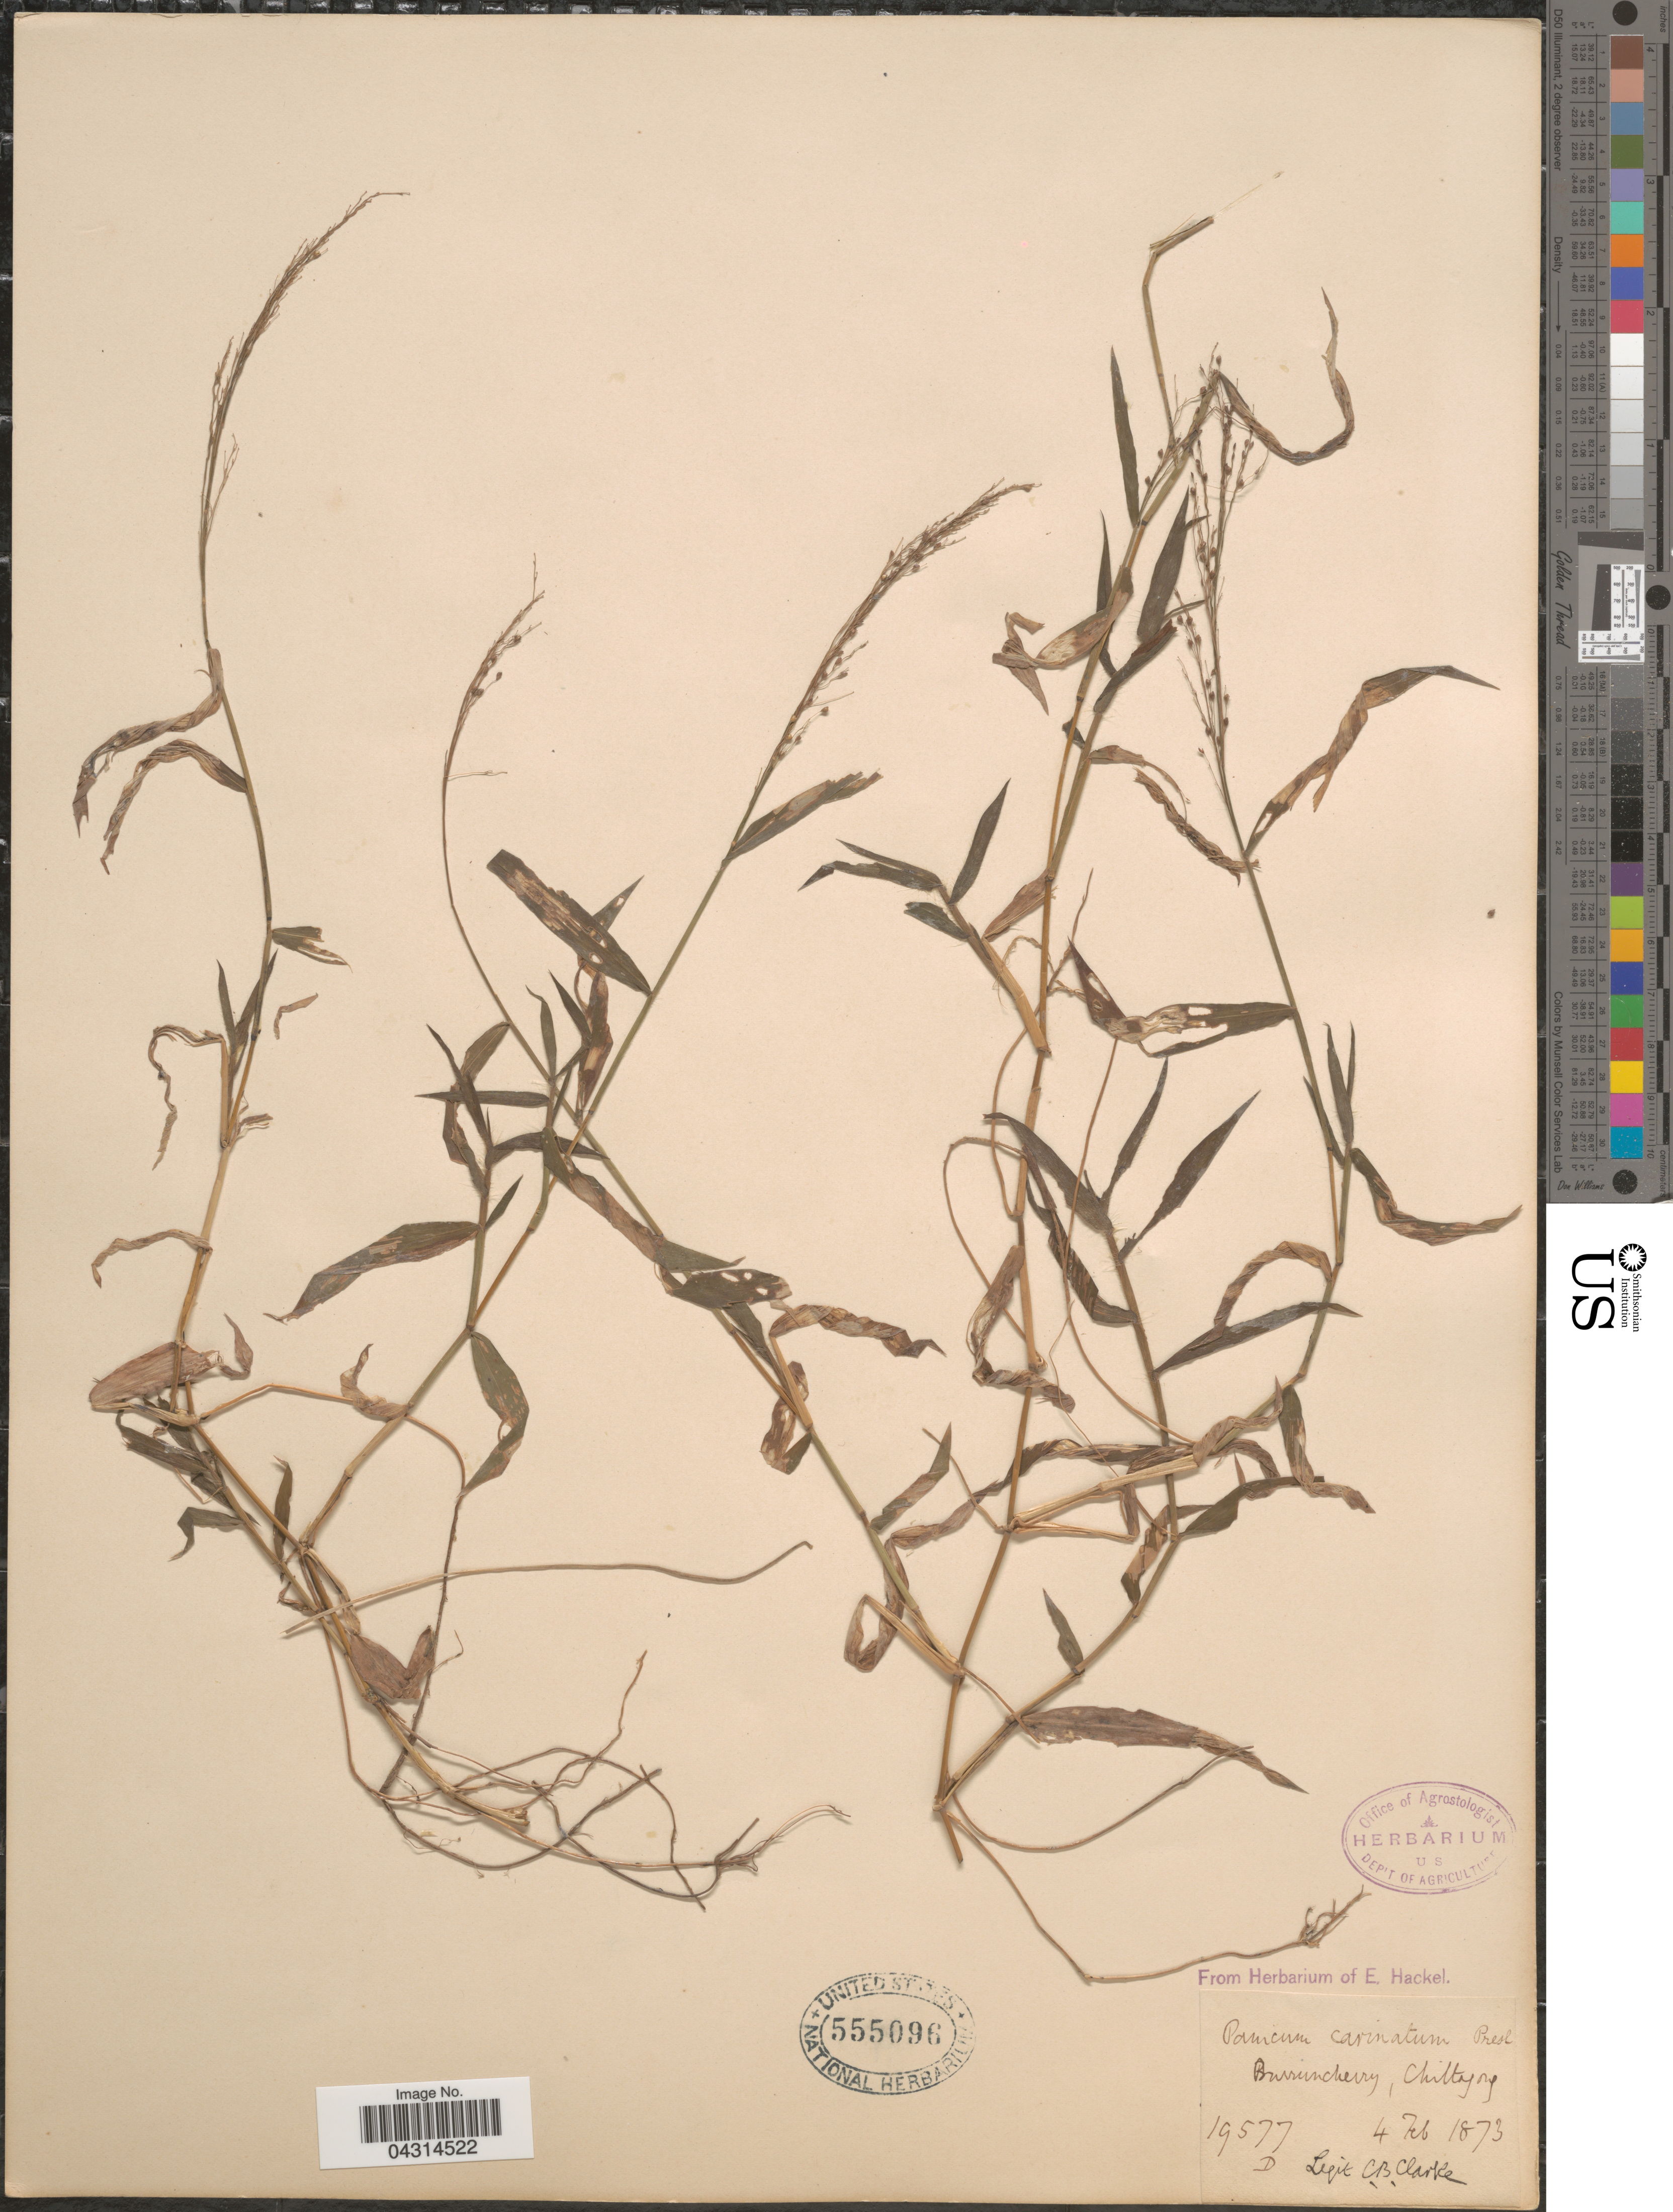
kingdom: Plantae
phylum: Tracheophyta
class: Liliopsida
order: Poales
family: Poaceae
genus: Cyrtococcum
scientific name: Cyrtococcum sp.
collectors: C. B. Clarke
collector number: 19577D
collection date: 1873-02-04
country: India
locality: Burruncherry, Chittagong.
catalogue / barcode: US 555096